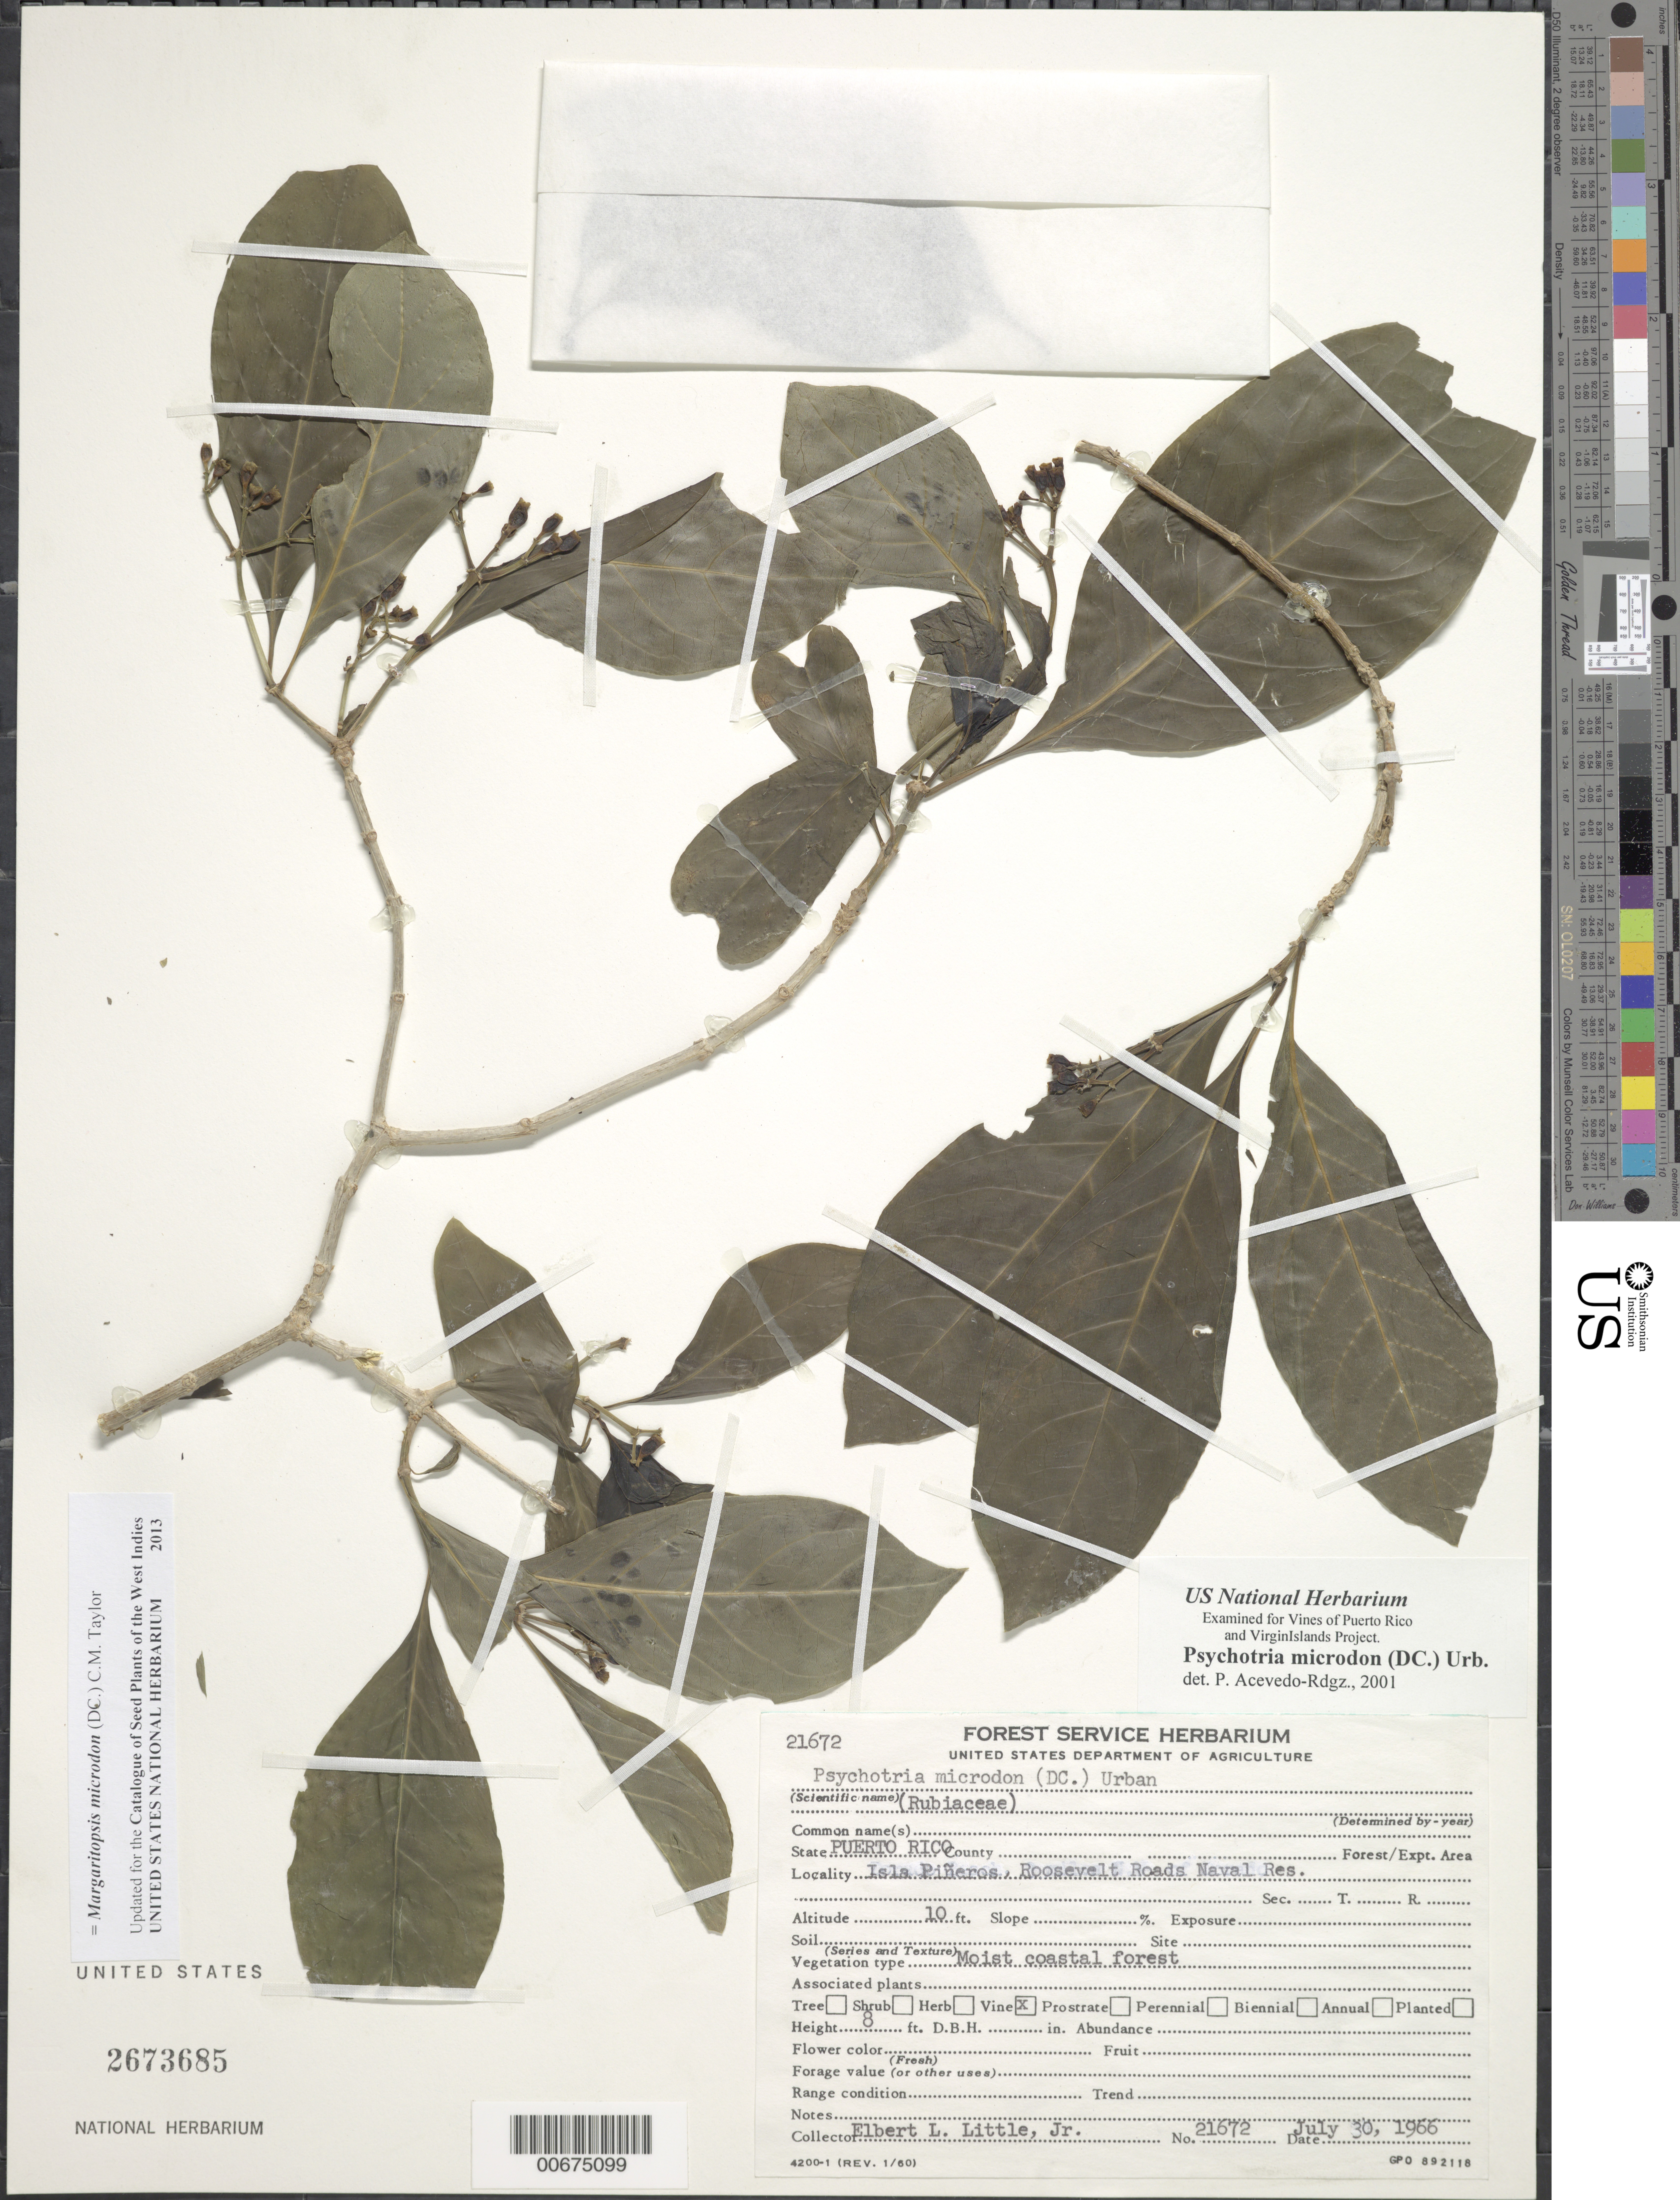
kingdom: Plantae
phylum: Tracheophyta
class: Magnoliopsida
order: Gentianales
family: Rubiaceae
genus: Margaritopsis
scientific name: Margaritopsis microdon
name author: (DC.) C.M. Taylor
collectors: E. L. Little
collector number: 21672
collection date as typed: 30 Jul 1966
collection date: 1966-07-30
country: Puerto Rico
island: Piñeros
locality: Isla Pineros, Roosevelt Roads Naval Reserve. Moist coastal forest.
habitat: Moist coastal forest.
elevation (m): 3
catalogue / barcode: US 2673685